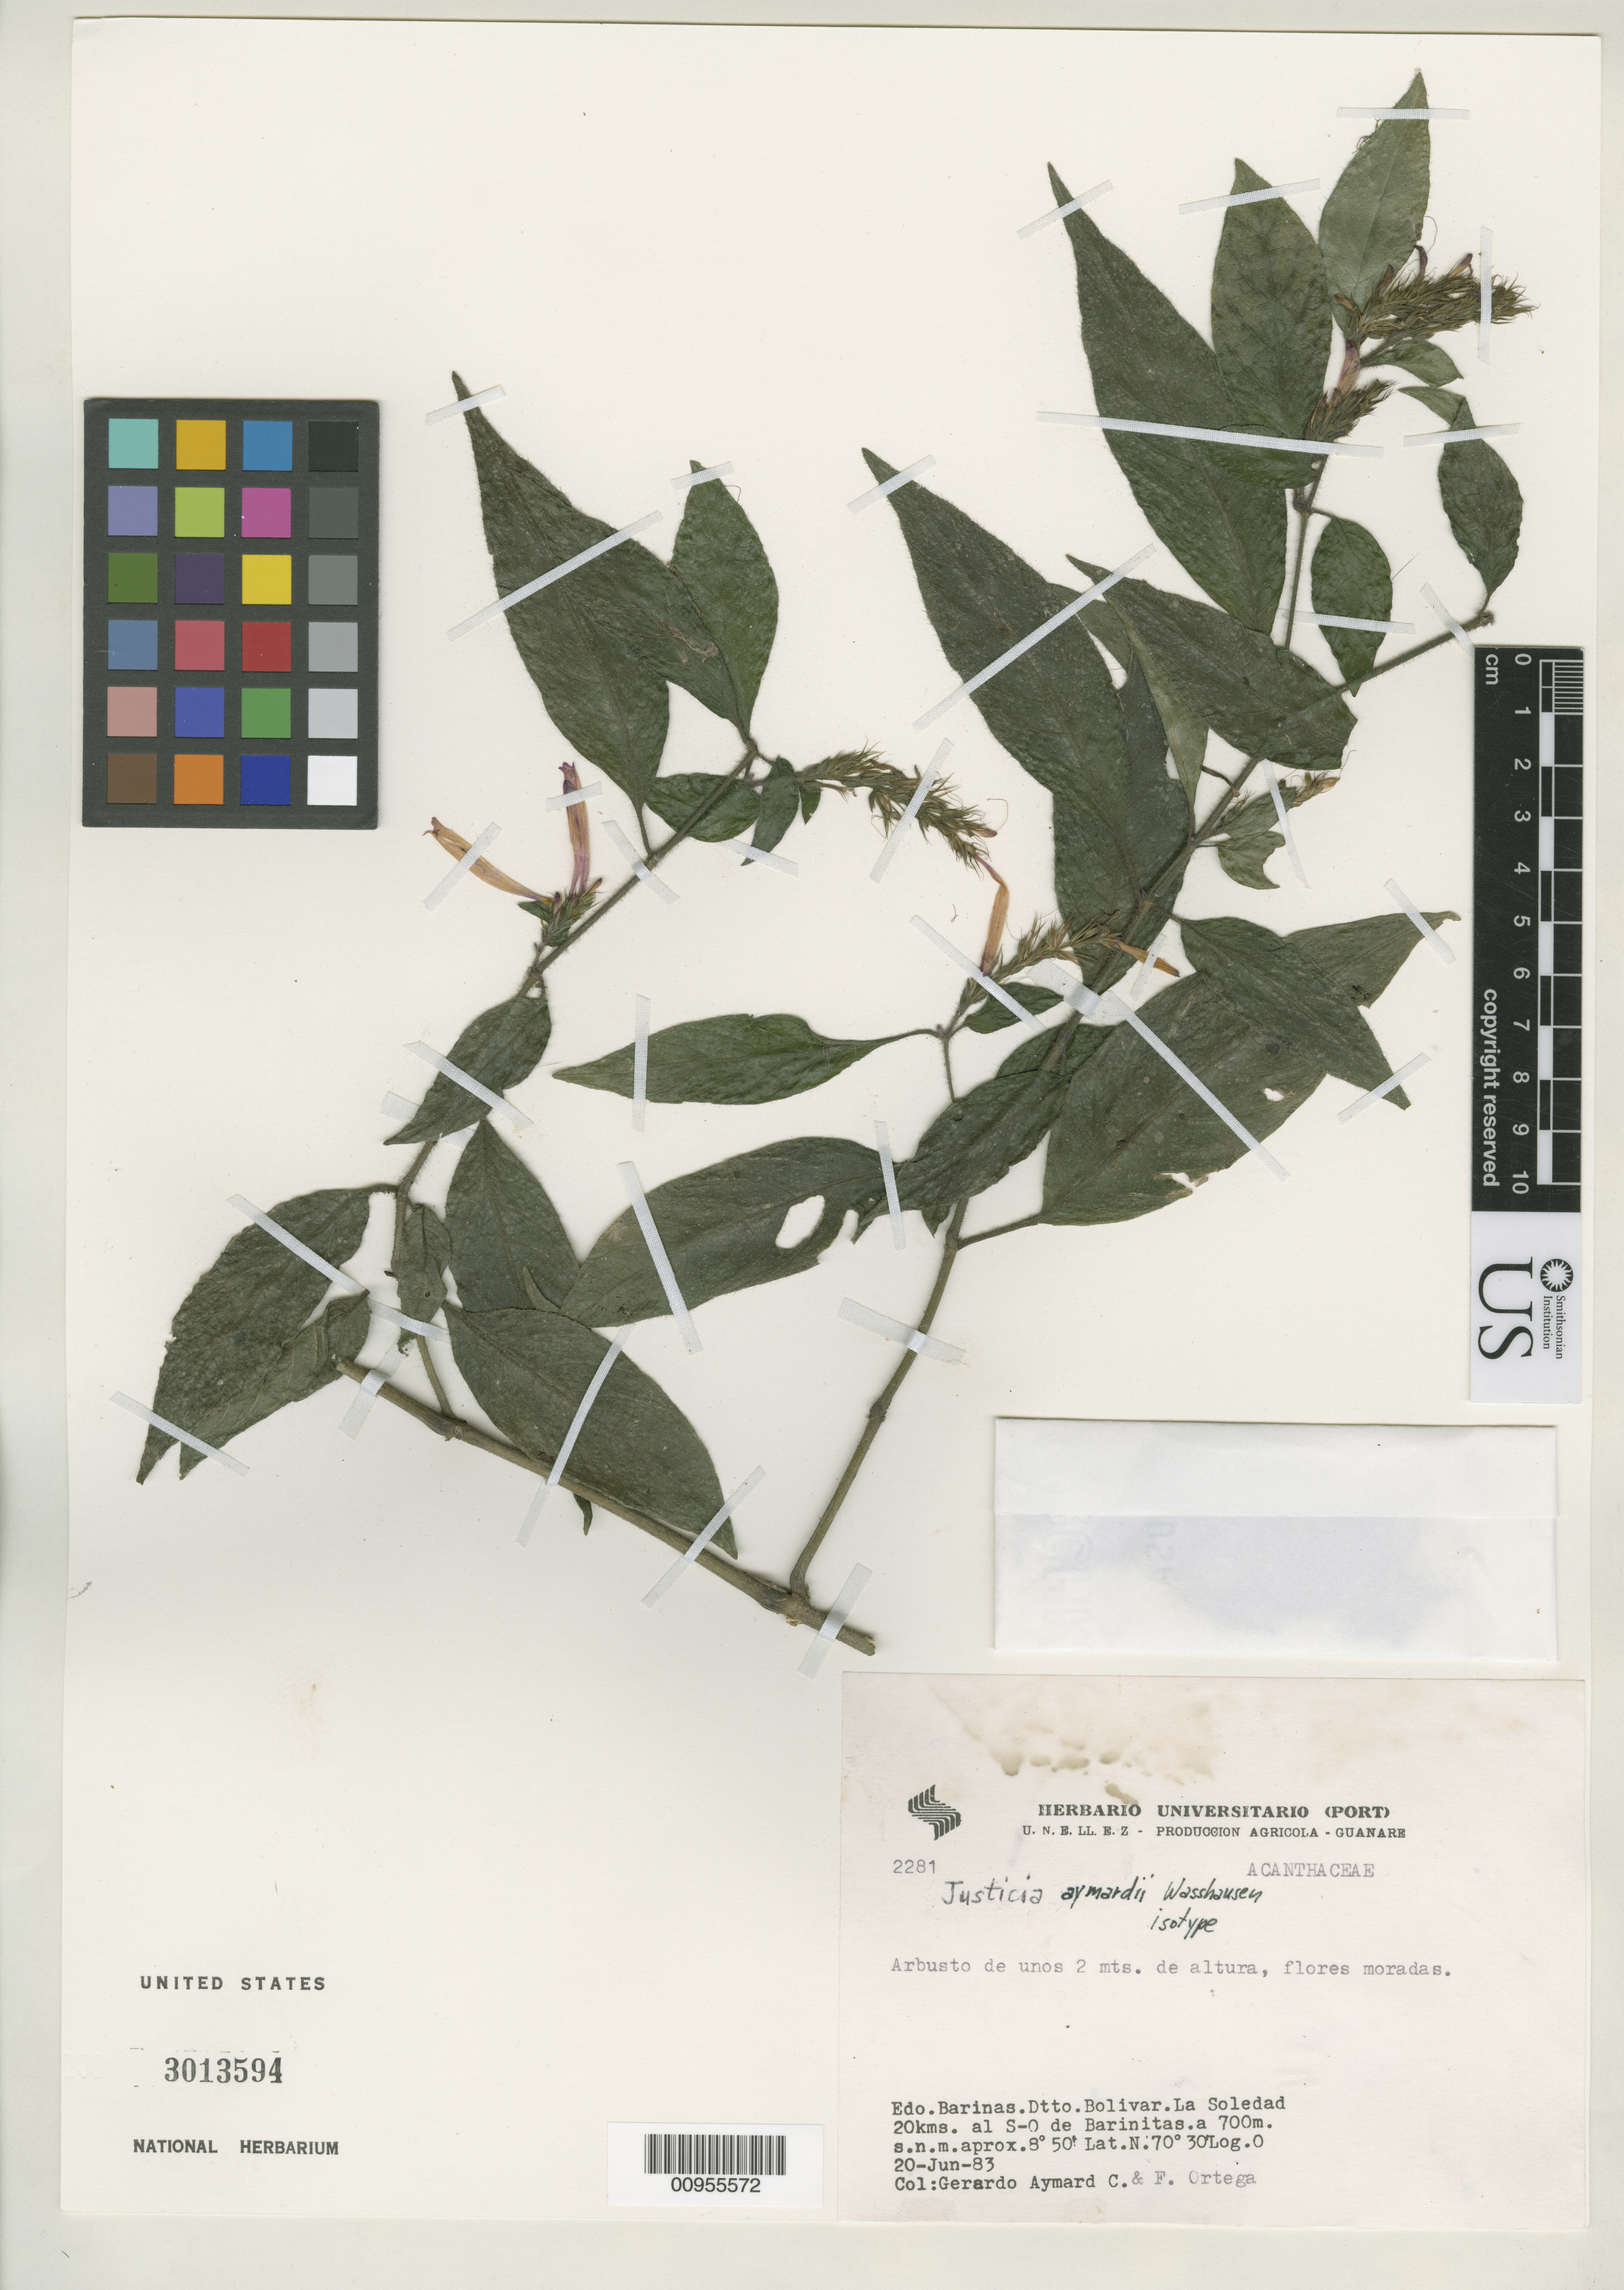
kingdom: Plantae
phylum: Tracheophyta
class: Magnoliopsida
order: Lamiales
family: Acanthaceae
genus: Justicia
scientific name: Justicia aymardii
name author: Wassh.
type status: Isotype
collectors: G. A. Aymard & F. J. Ortega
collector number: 2281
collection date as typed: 20 Jun 1983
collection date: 1983-06-20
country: Venezuela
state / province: Barinas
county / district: Bolívar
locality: Edo. Barinas. Dtto. Bolivar. La Soledad 20 kms. al S-O de Barinitas.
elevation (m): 700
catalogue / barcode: US 3013594